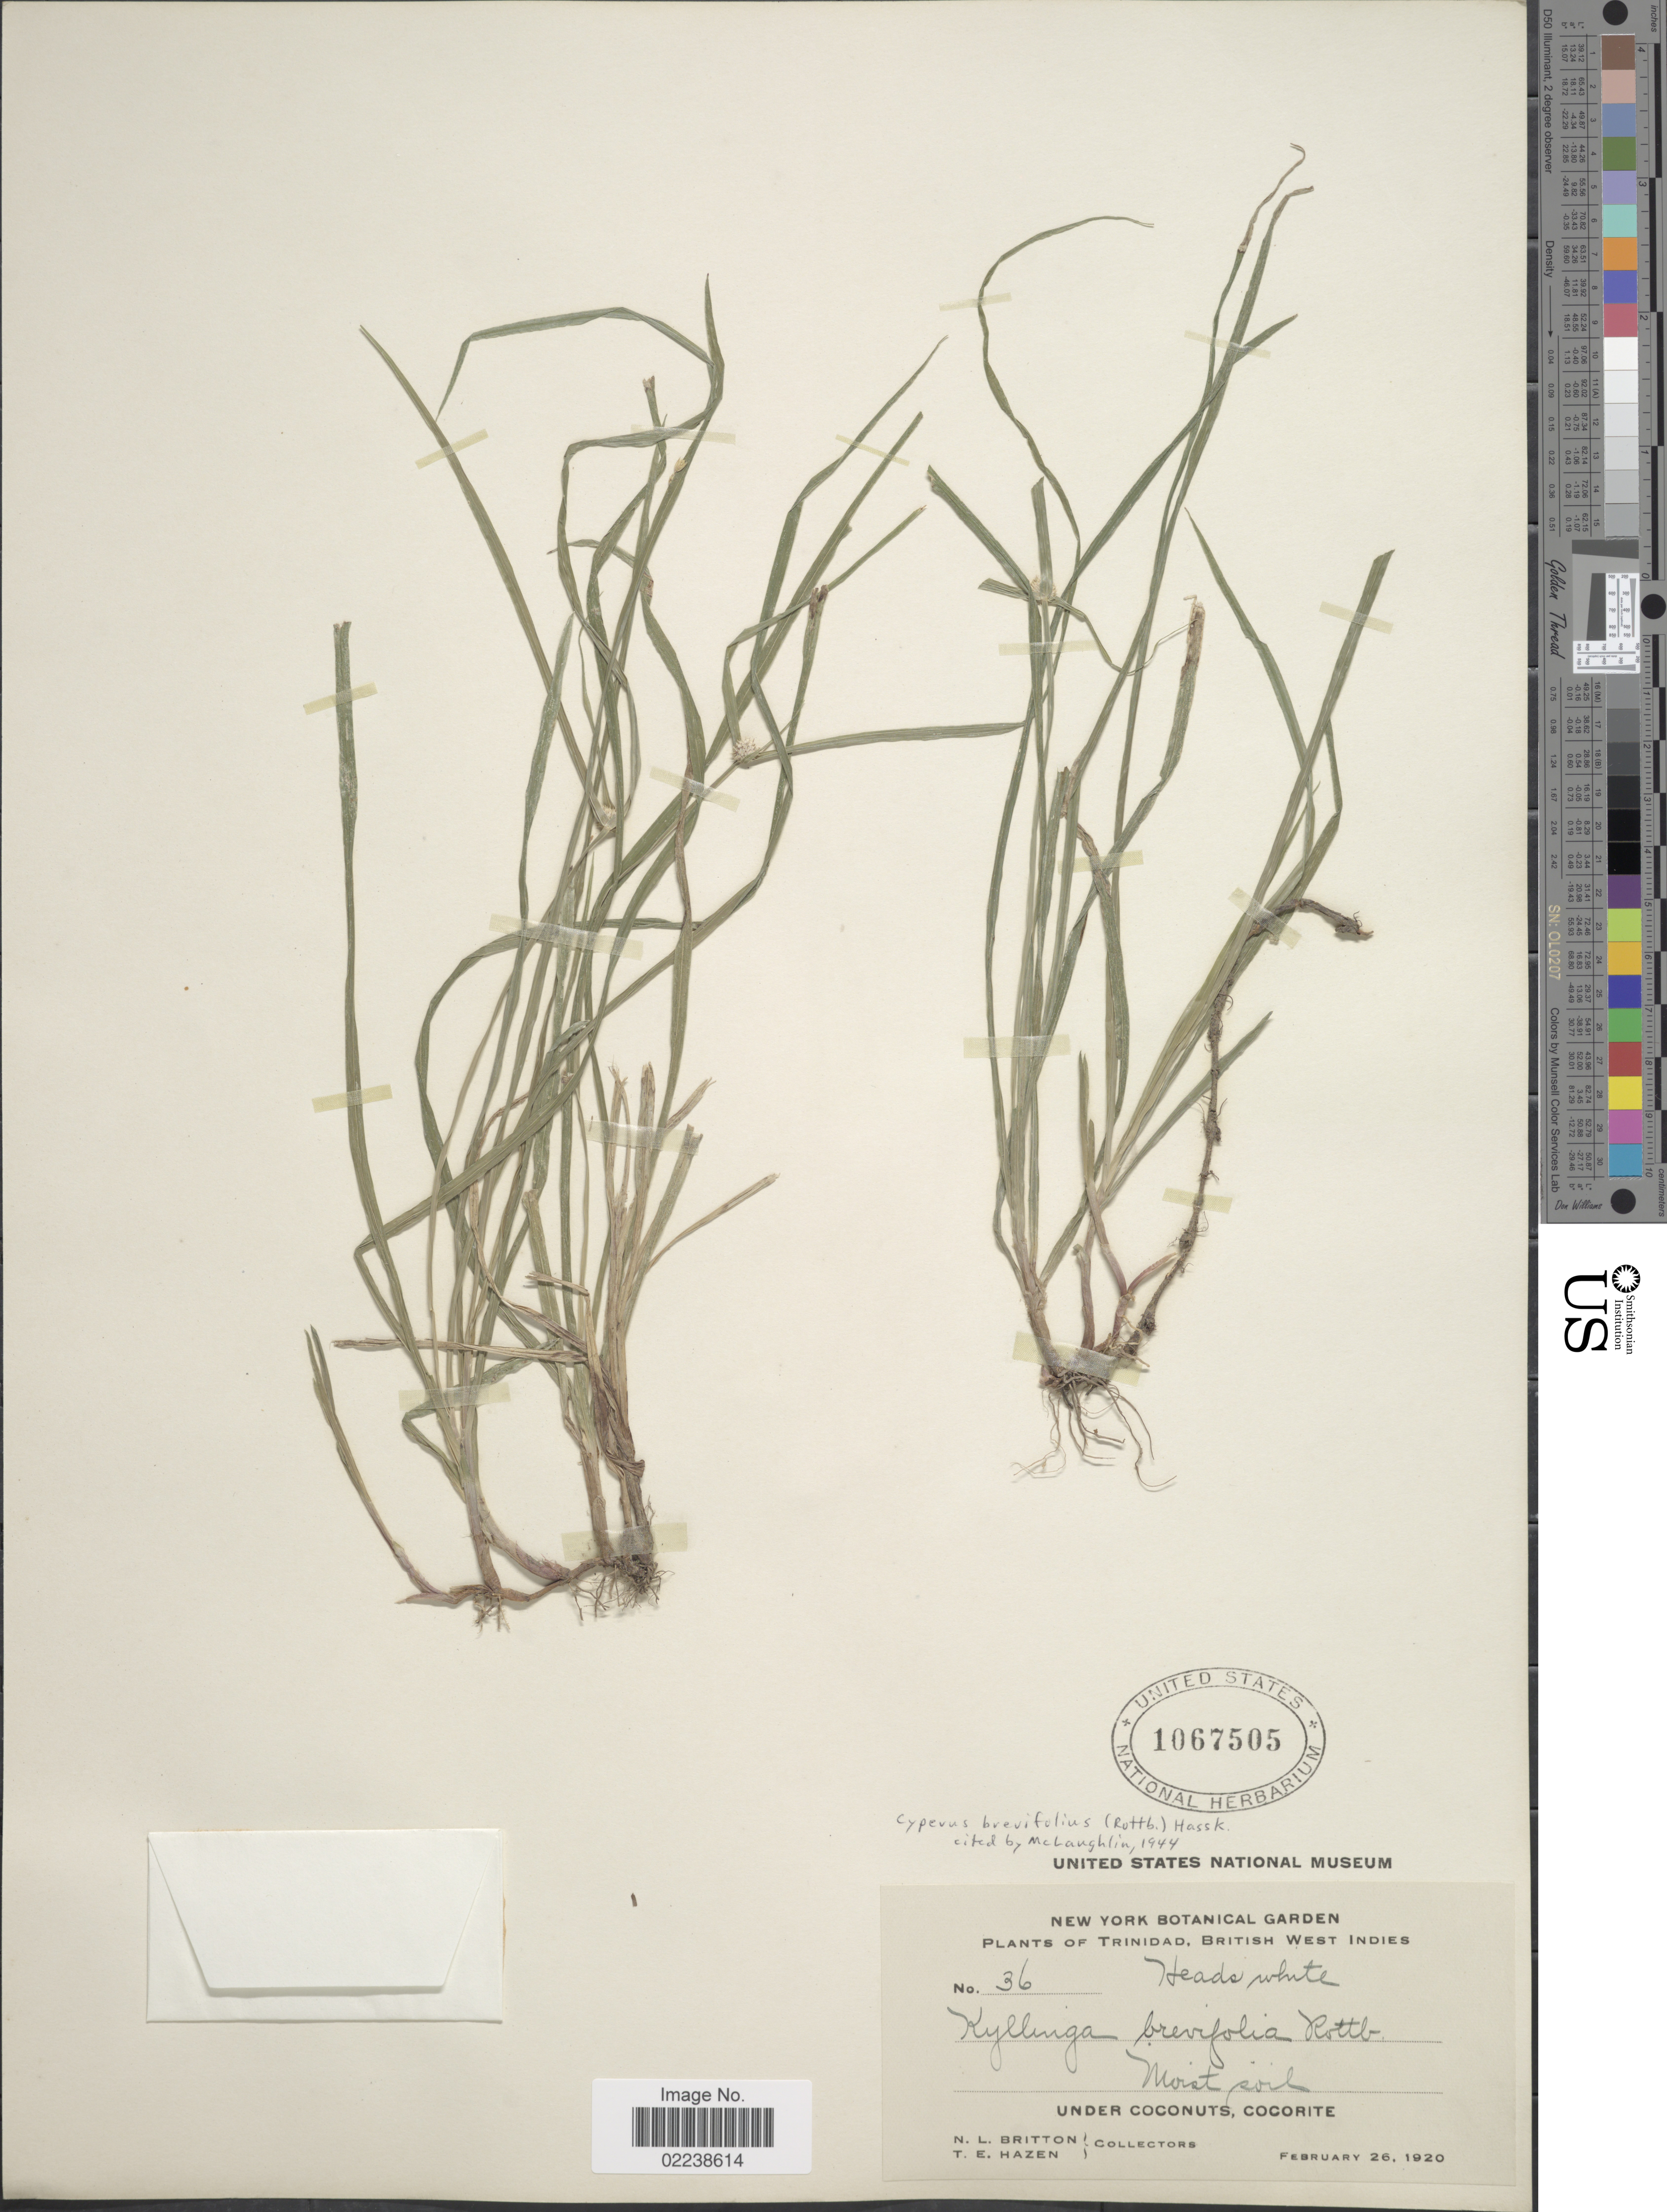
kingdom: Plantae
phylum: Tracheophyta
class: Liliopsida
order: Poales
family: Cyperaceae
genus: Cyperus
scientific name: Cyperus brevifolius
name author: (Rottb.) Hassk.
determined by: Strong, M. T., (US), Smithsonian Institution - National Museum of Natural History (UNITED STATES)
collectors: N. Britton & T. E. Hazen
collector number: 36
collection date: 1920-02-26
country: Trinidad and Tobago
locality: Trinidad, British West Indies. Under coconuts, Cocorite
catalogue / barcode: US 1067505